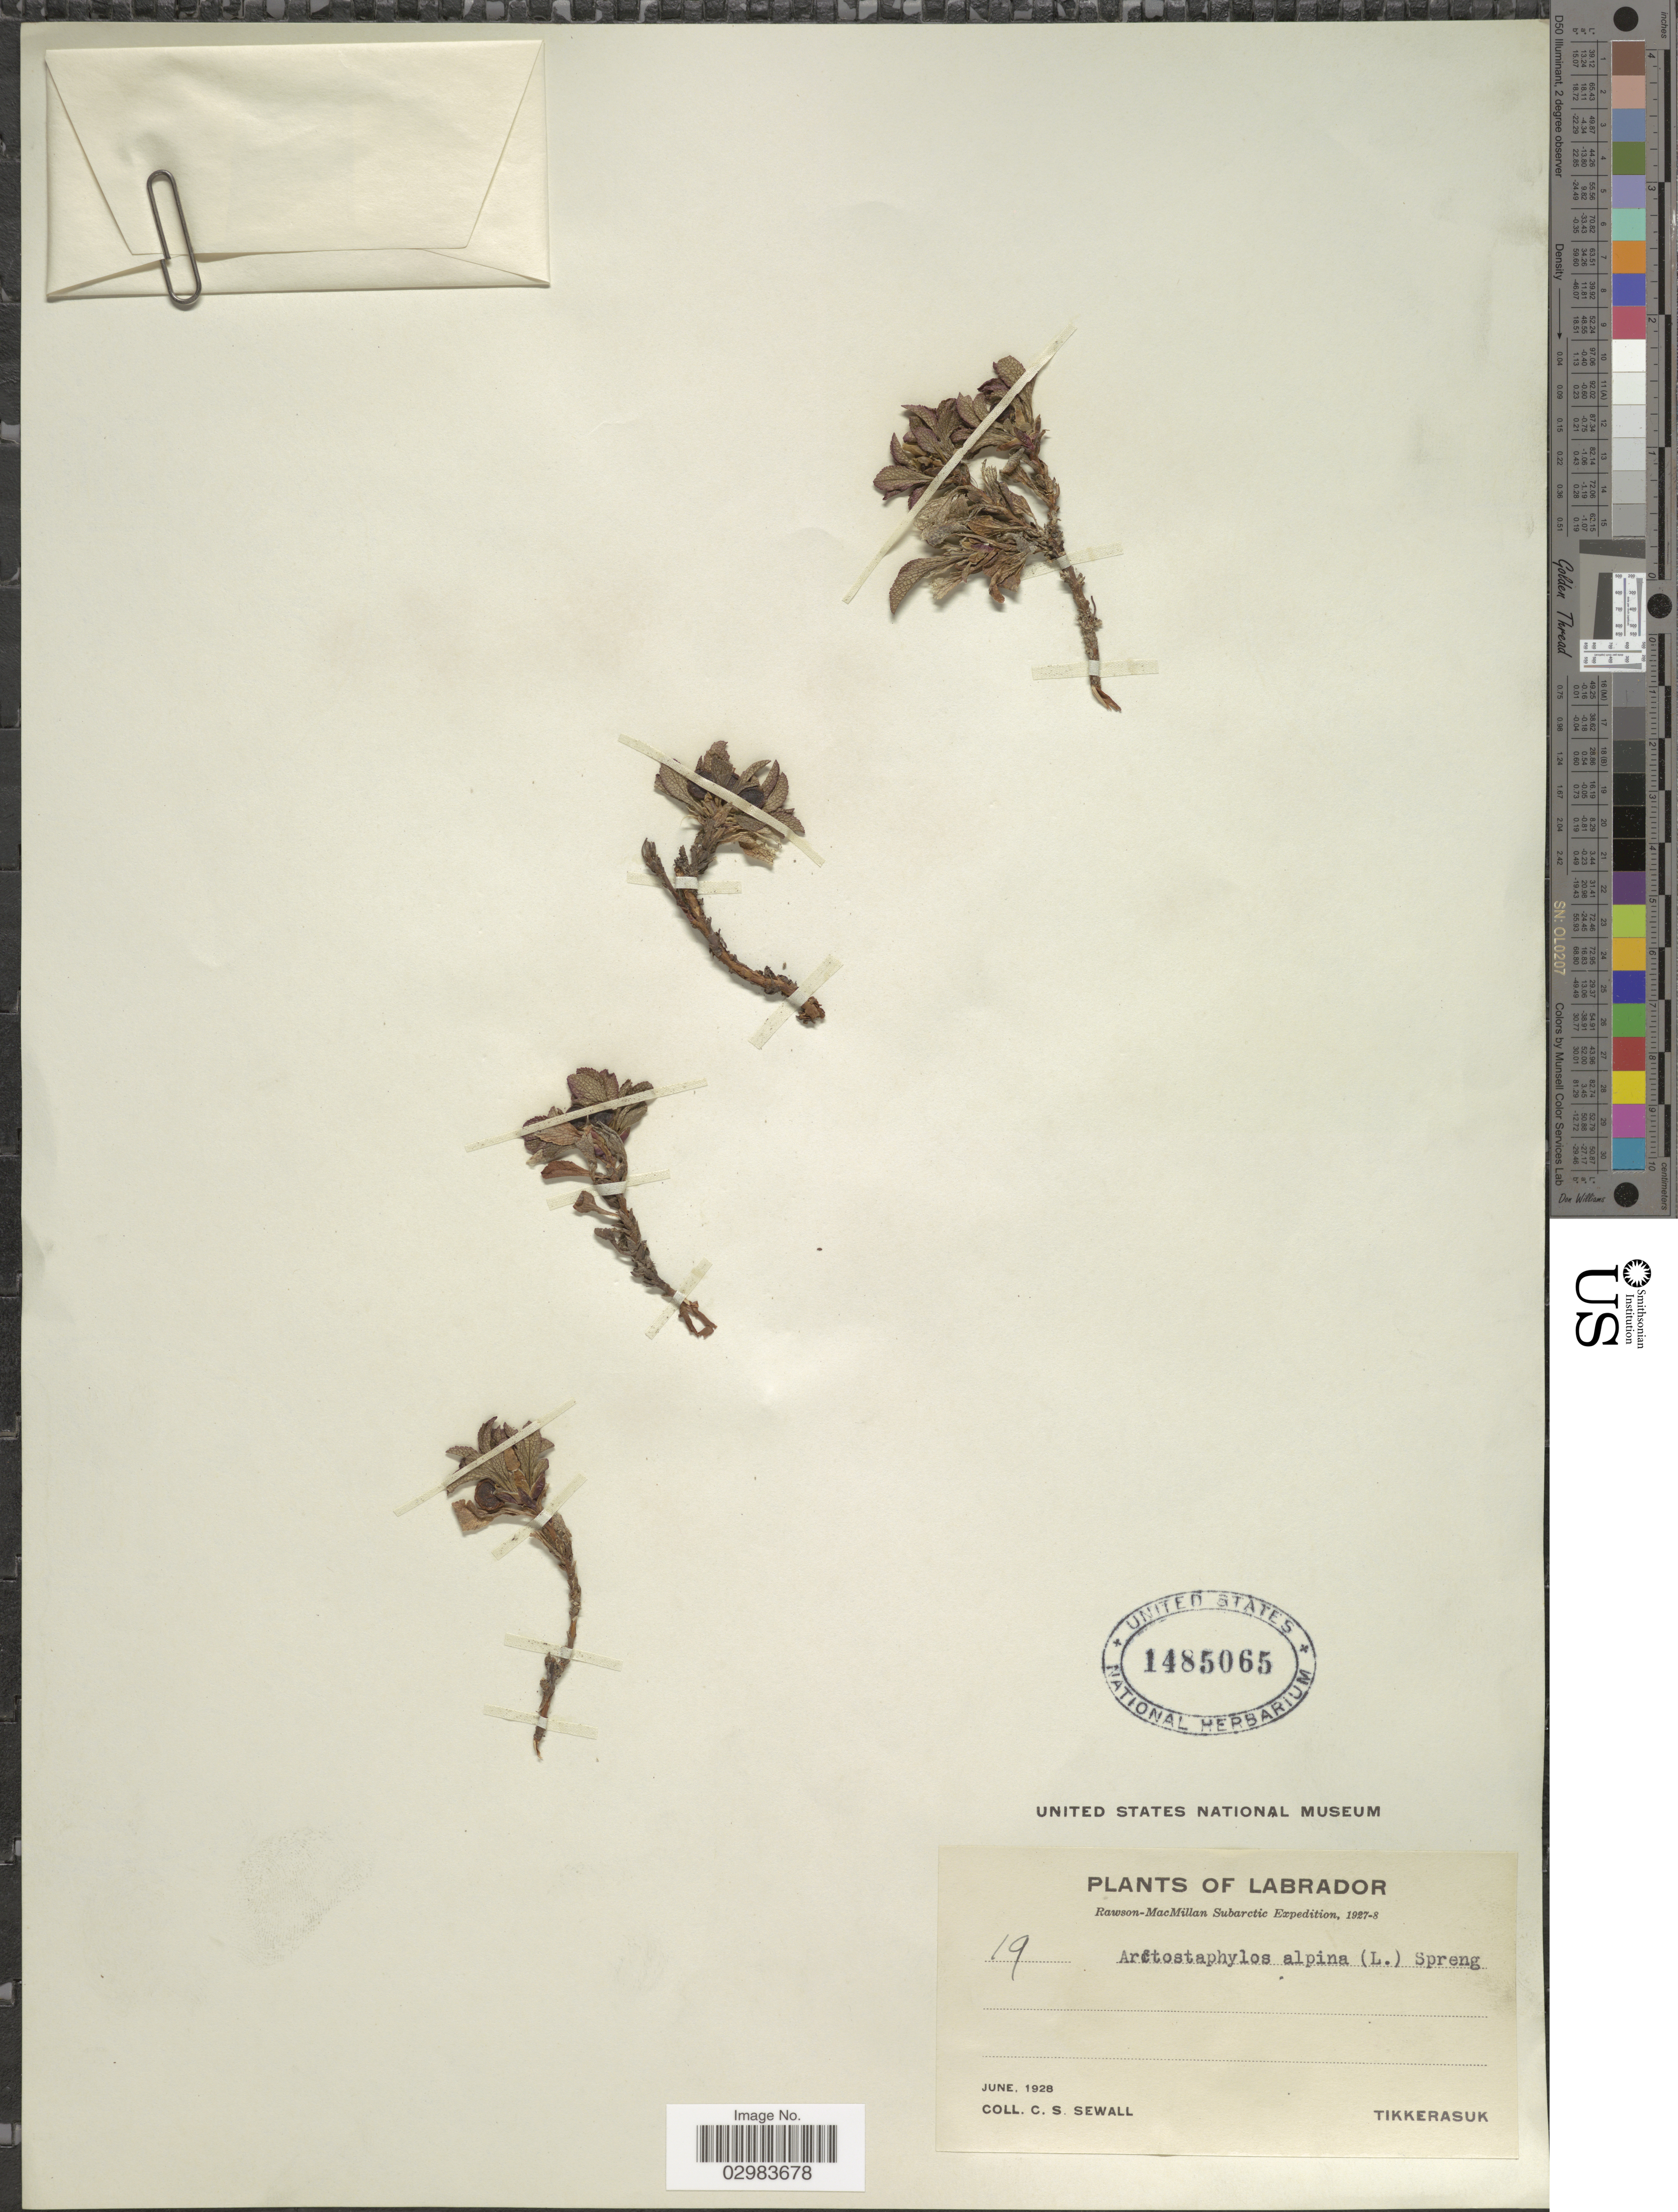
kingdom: Plantae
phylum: Tracheophyta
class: Magnoliopsida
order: Ericales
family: Ericaceae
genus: Arctostaphylos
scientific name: Arctostaphylos alpina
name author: (L.) Spreng.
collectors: C. Sewall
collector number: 19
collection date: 1927/1928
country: Canada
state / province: Newfoundland and Labrador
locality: Labrador. Tikkerasuk.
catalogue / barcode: US 1485065